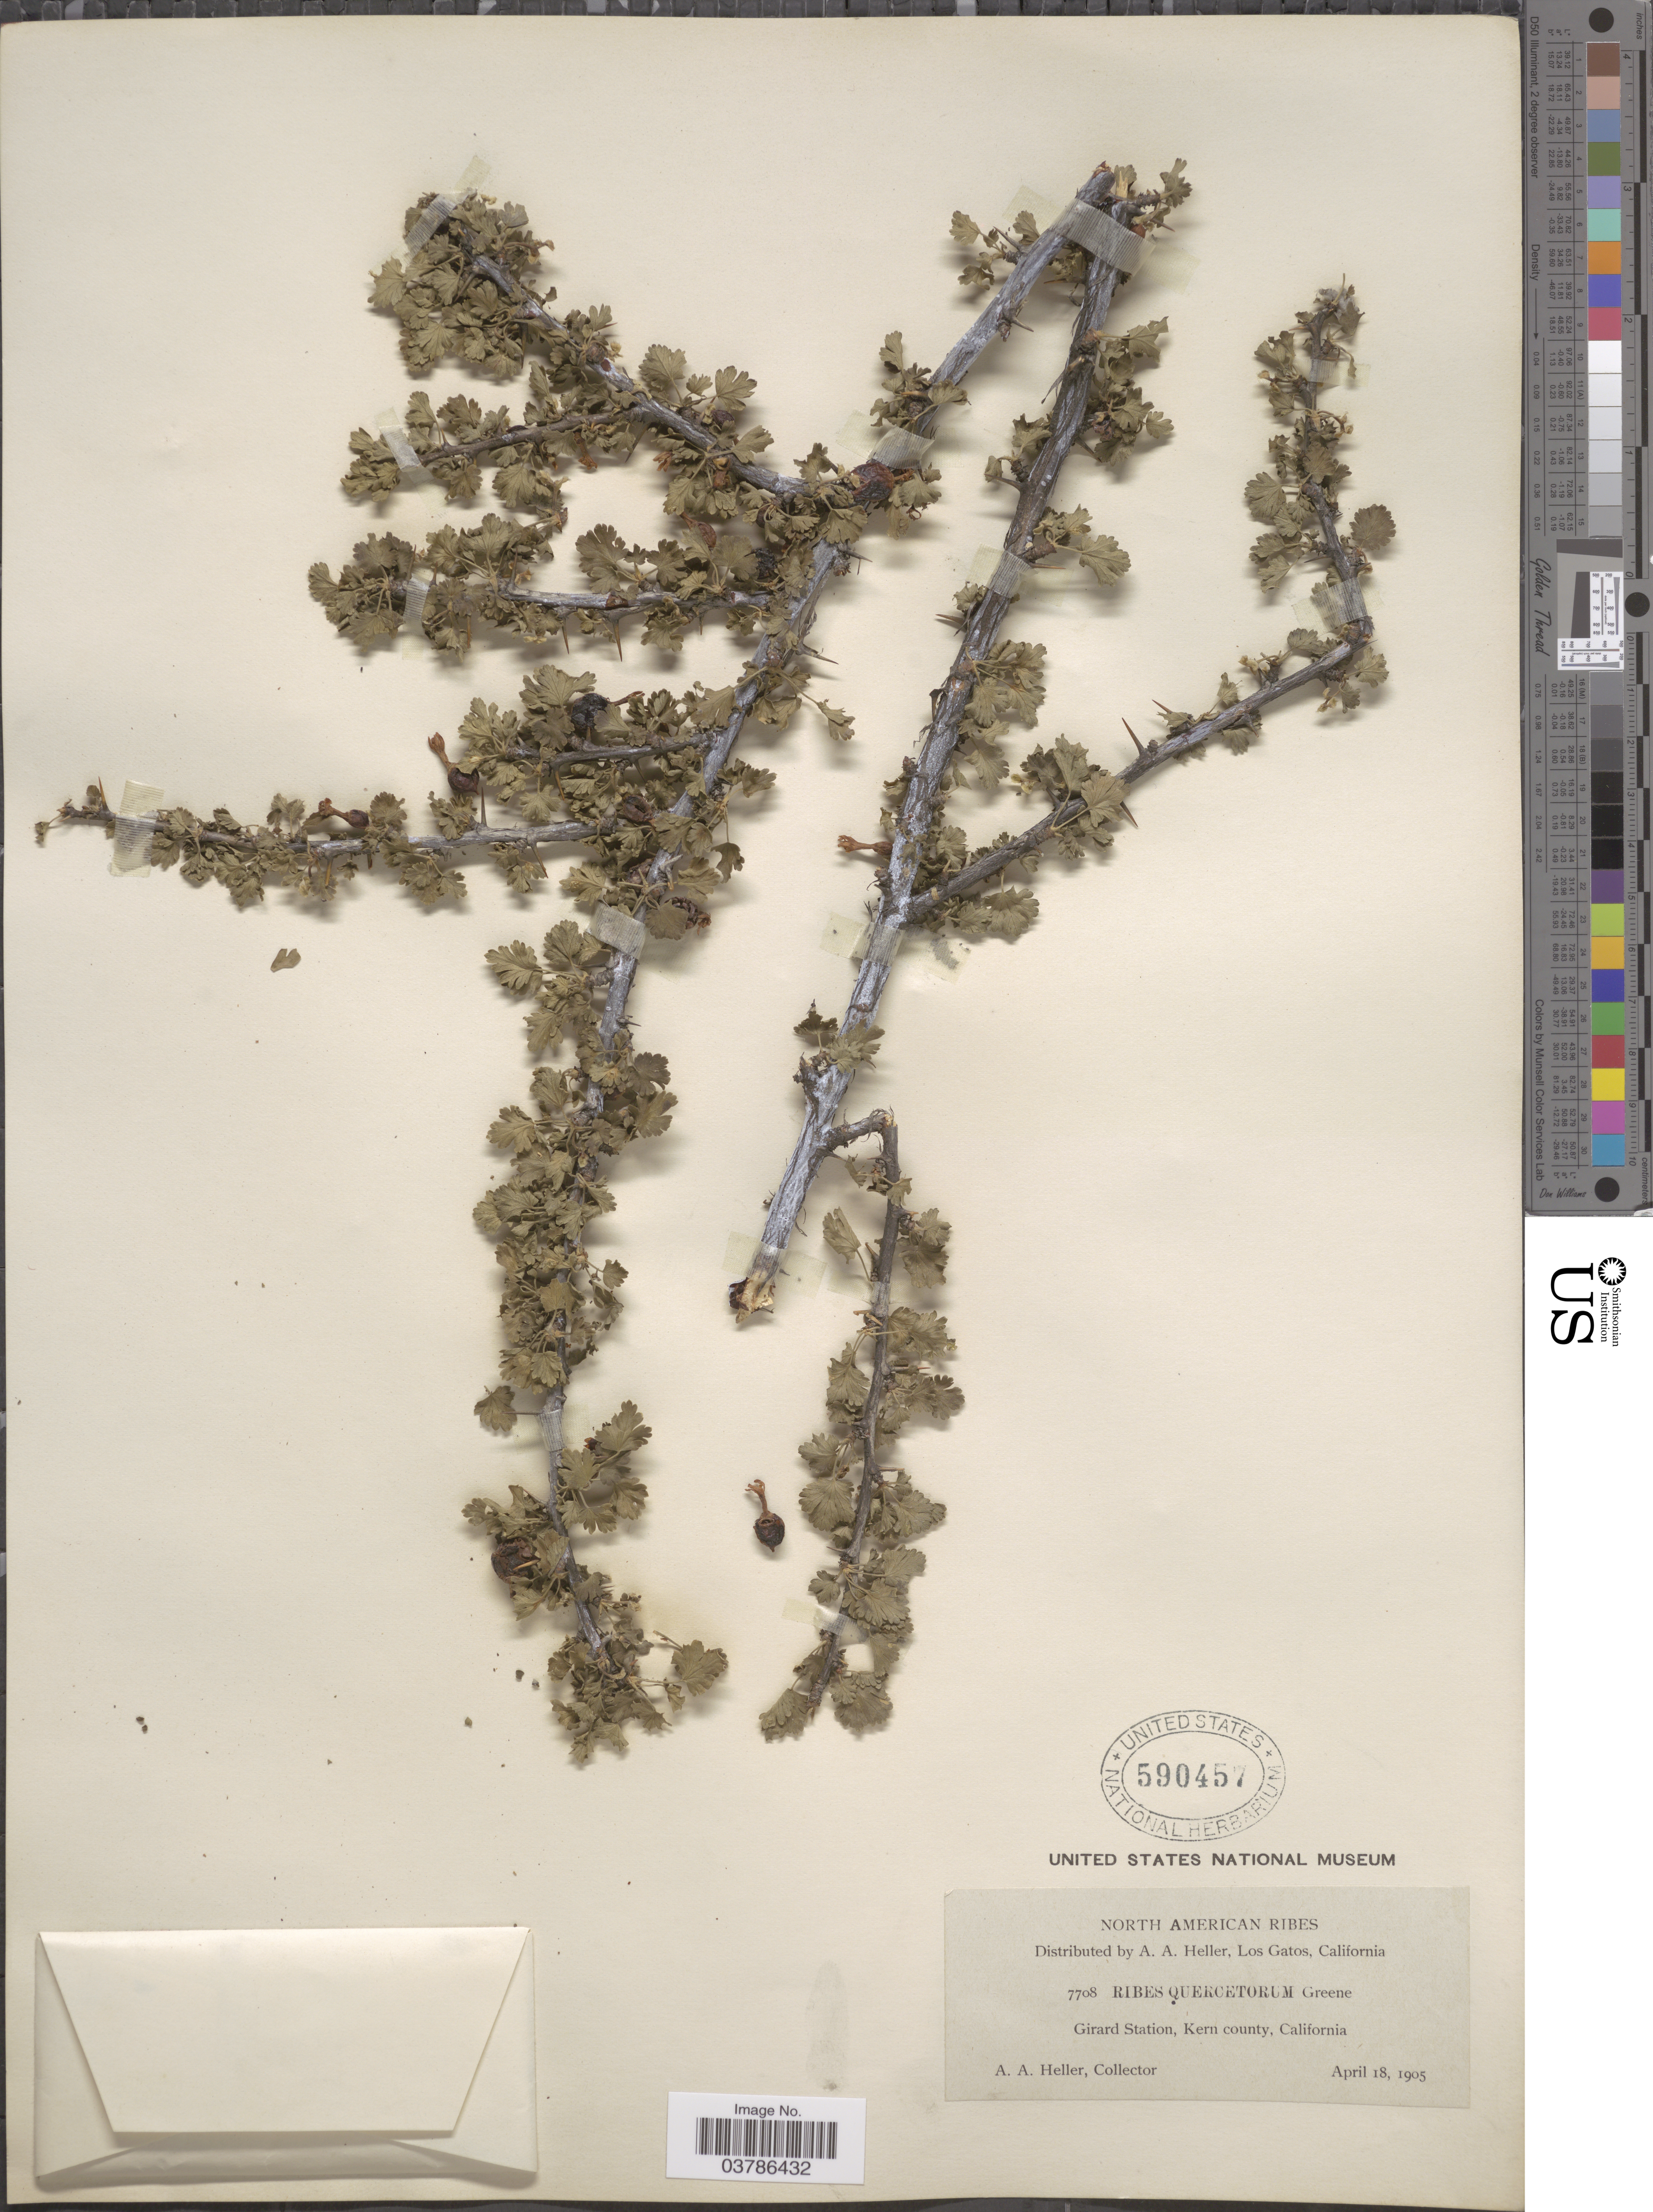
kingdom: Plantae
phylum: Tracheophyta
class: Magnoliopsida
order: Saxifragales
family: Grossulariaceae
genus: Ribes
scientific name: Ribes quercetorum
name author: Greene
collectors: A. A. Heller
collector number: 7708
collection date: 1905-04-18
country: United States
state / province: California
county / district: Kern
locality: Girard Station, Kern county.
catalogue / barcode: US 590457